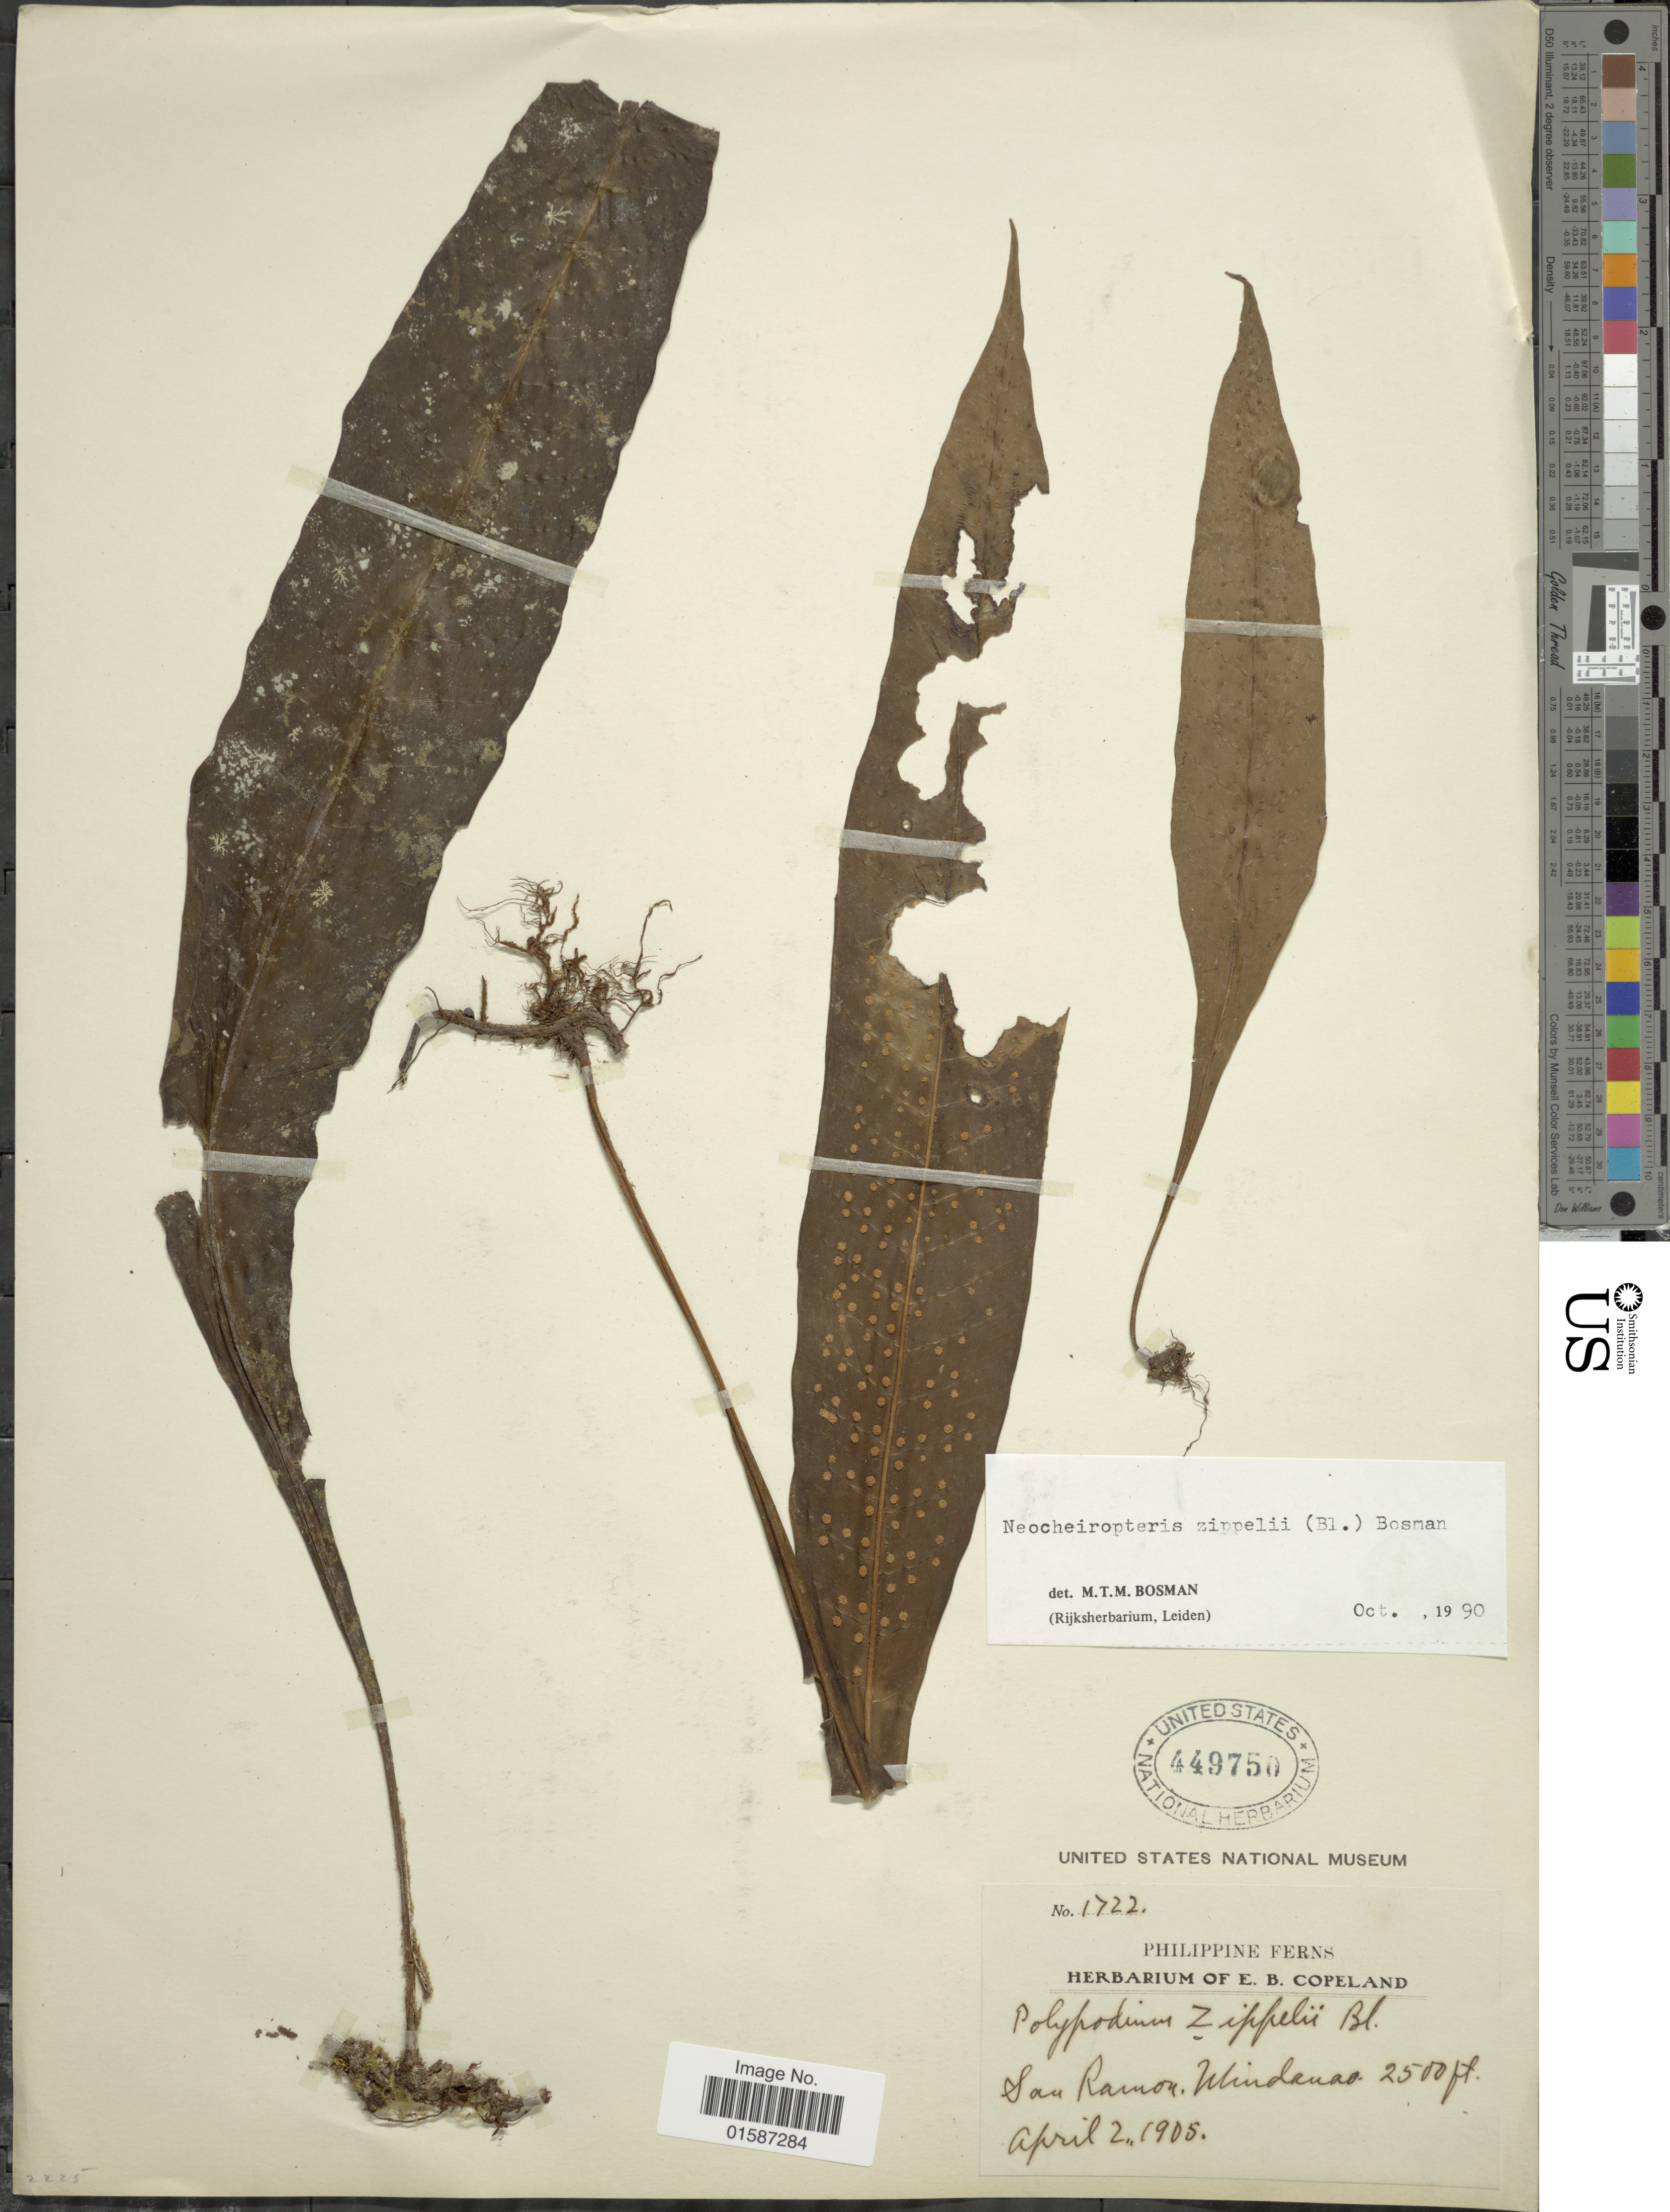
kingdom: Plantae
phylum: Tracheophyta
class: Polypodiopsida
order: Polypodiales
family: Polypodiaceae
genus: Neolepisorus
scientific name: Neolepisorus zippelii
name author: (Blume) Li S. Wang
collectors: ex herb. E. B. Copeland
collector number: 1722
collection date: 1905-04-02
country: Philippines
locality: San Ramon, Mindanao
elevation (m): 762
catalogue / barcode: US 449750